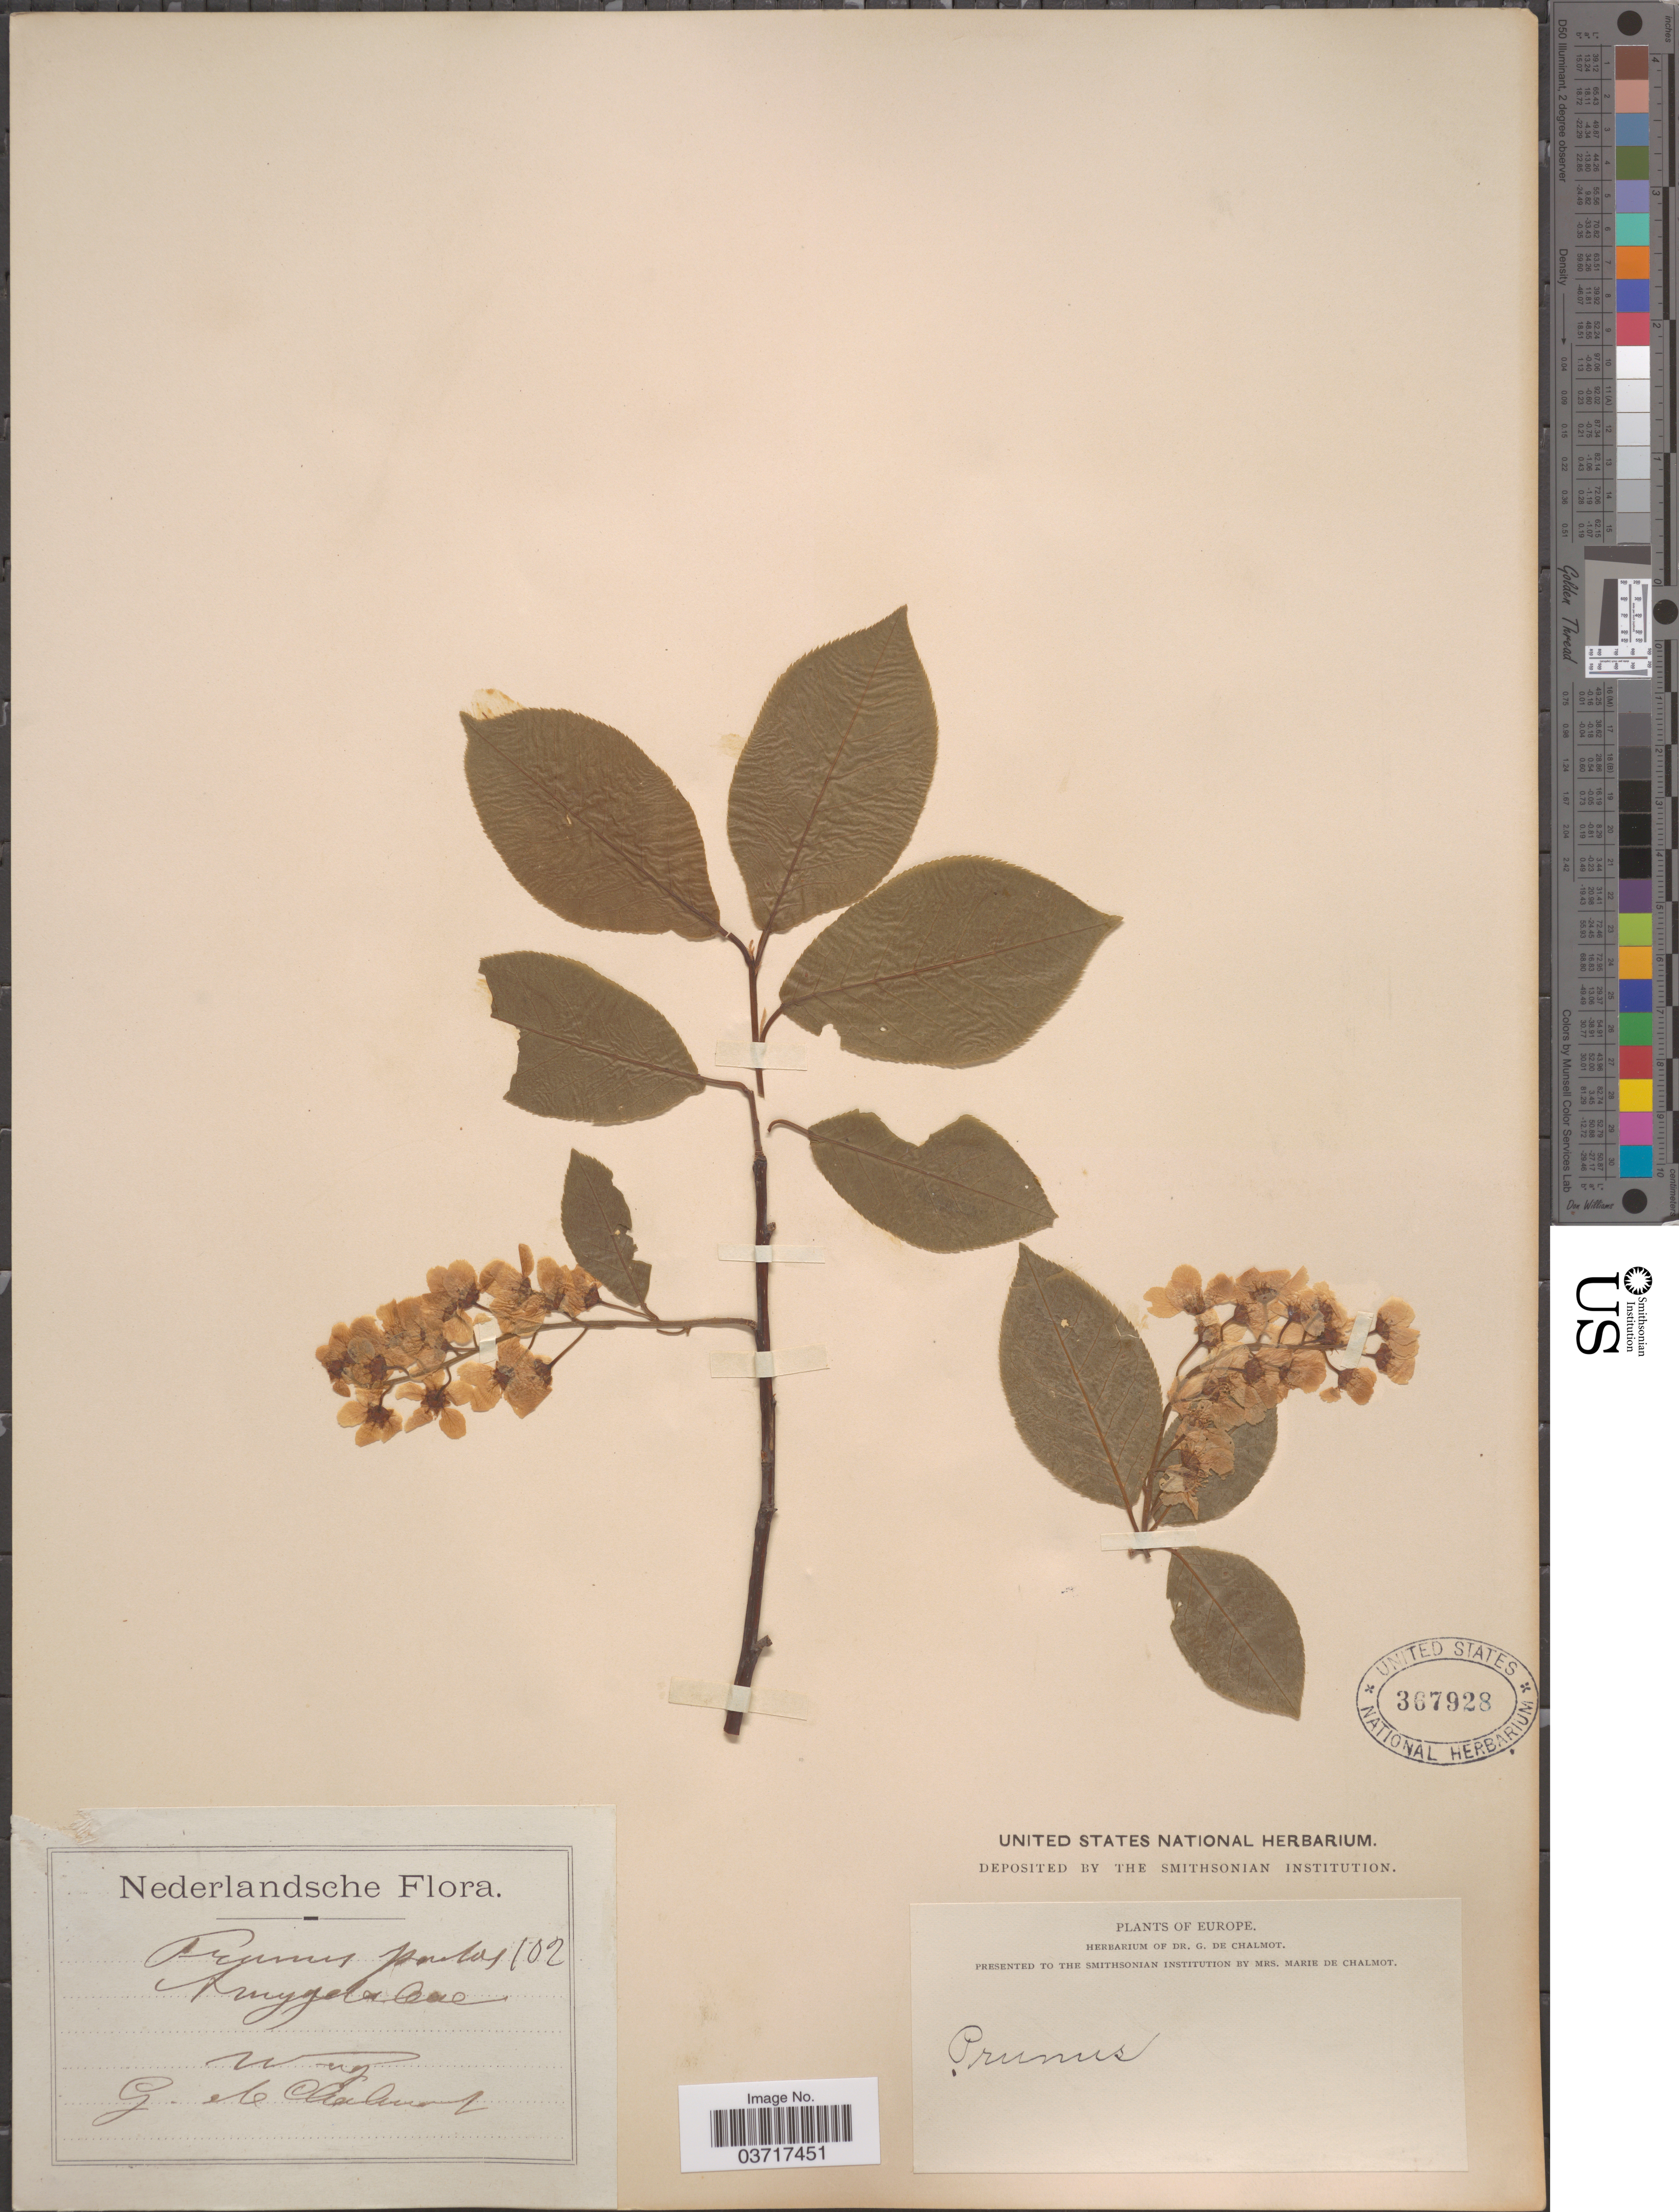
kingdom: Plantae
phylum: Tracheophyta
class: Magnoliopsida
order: Rosales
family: Rosaceae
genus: Prunus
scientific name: Prunus padus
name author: L.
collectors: G. de Chalmot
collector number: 102?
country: Netherlands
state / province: Gelderland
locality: Wag.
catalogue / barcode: US 367928